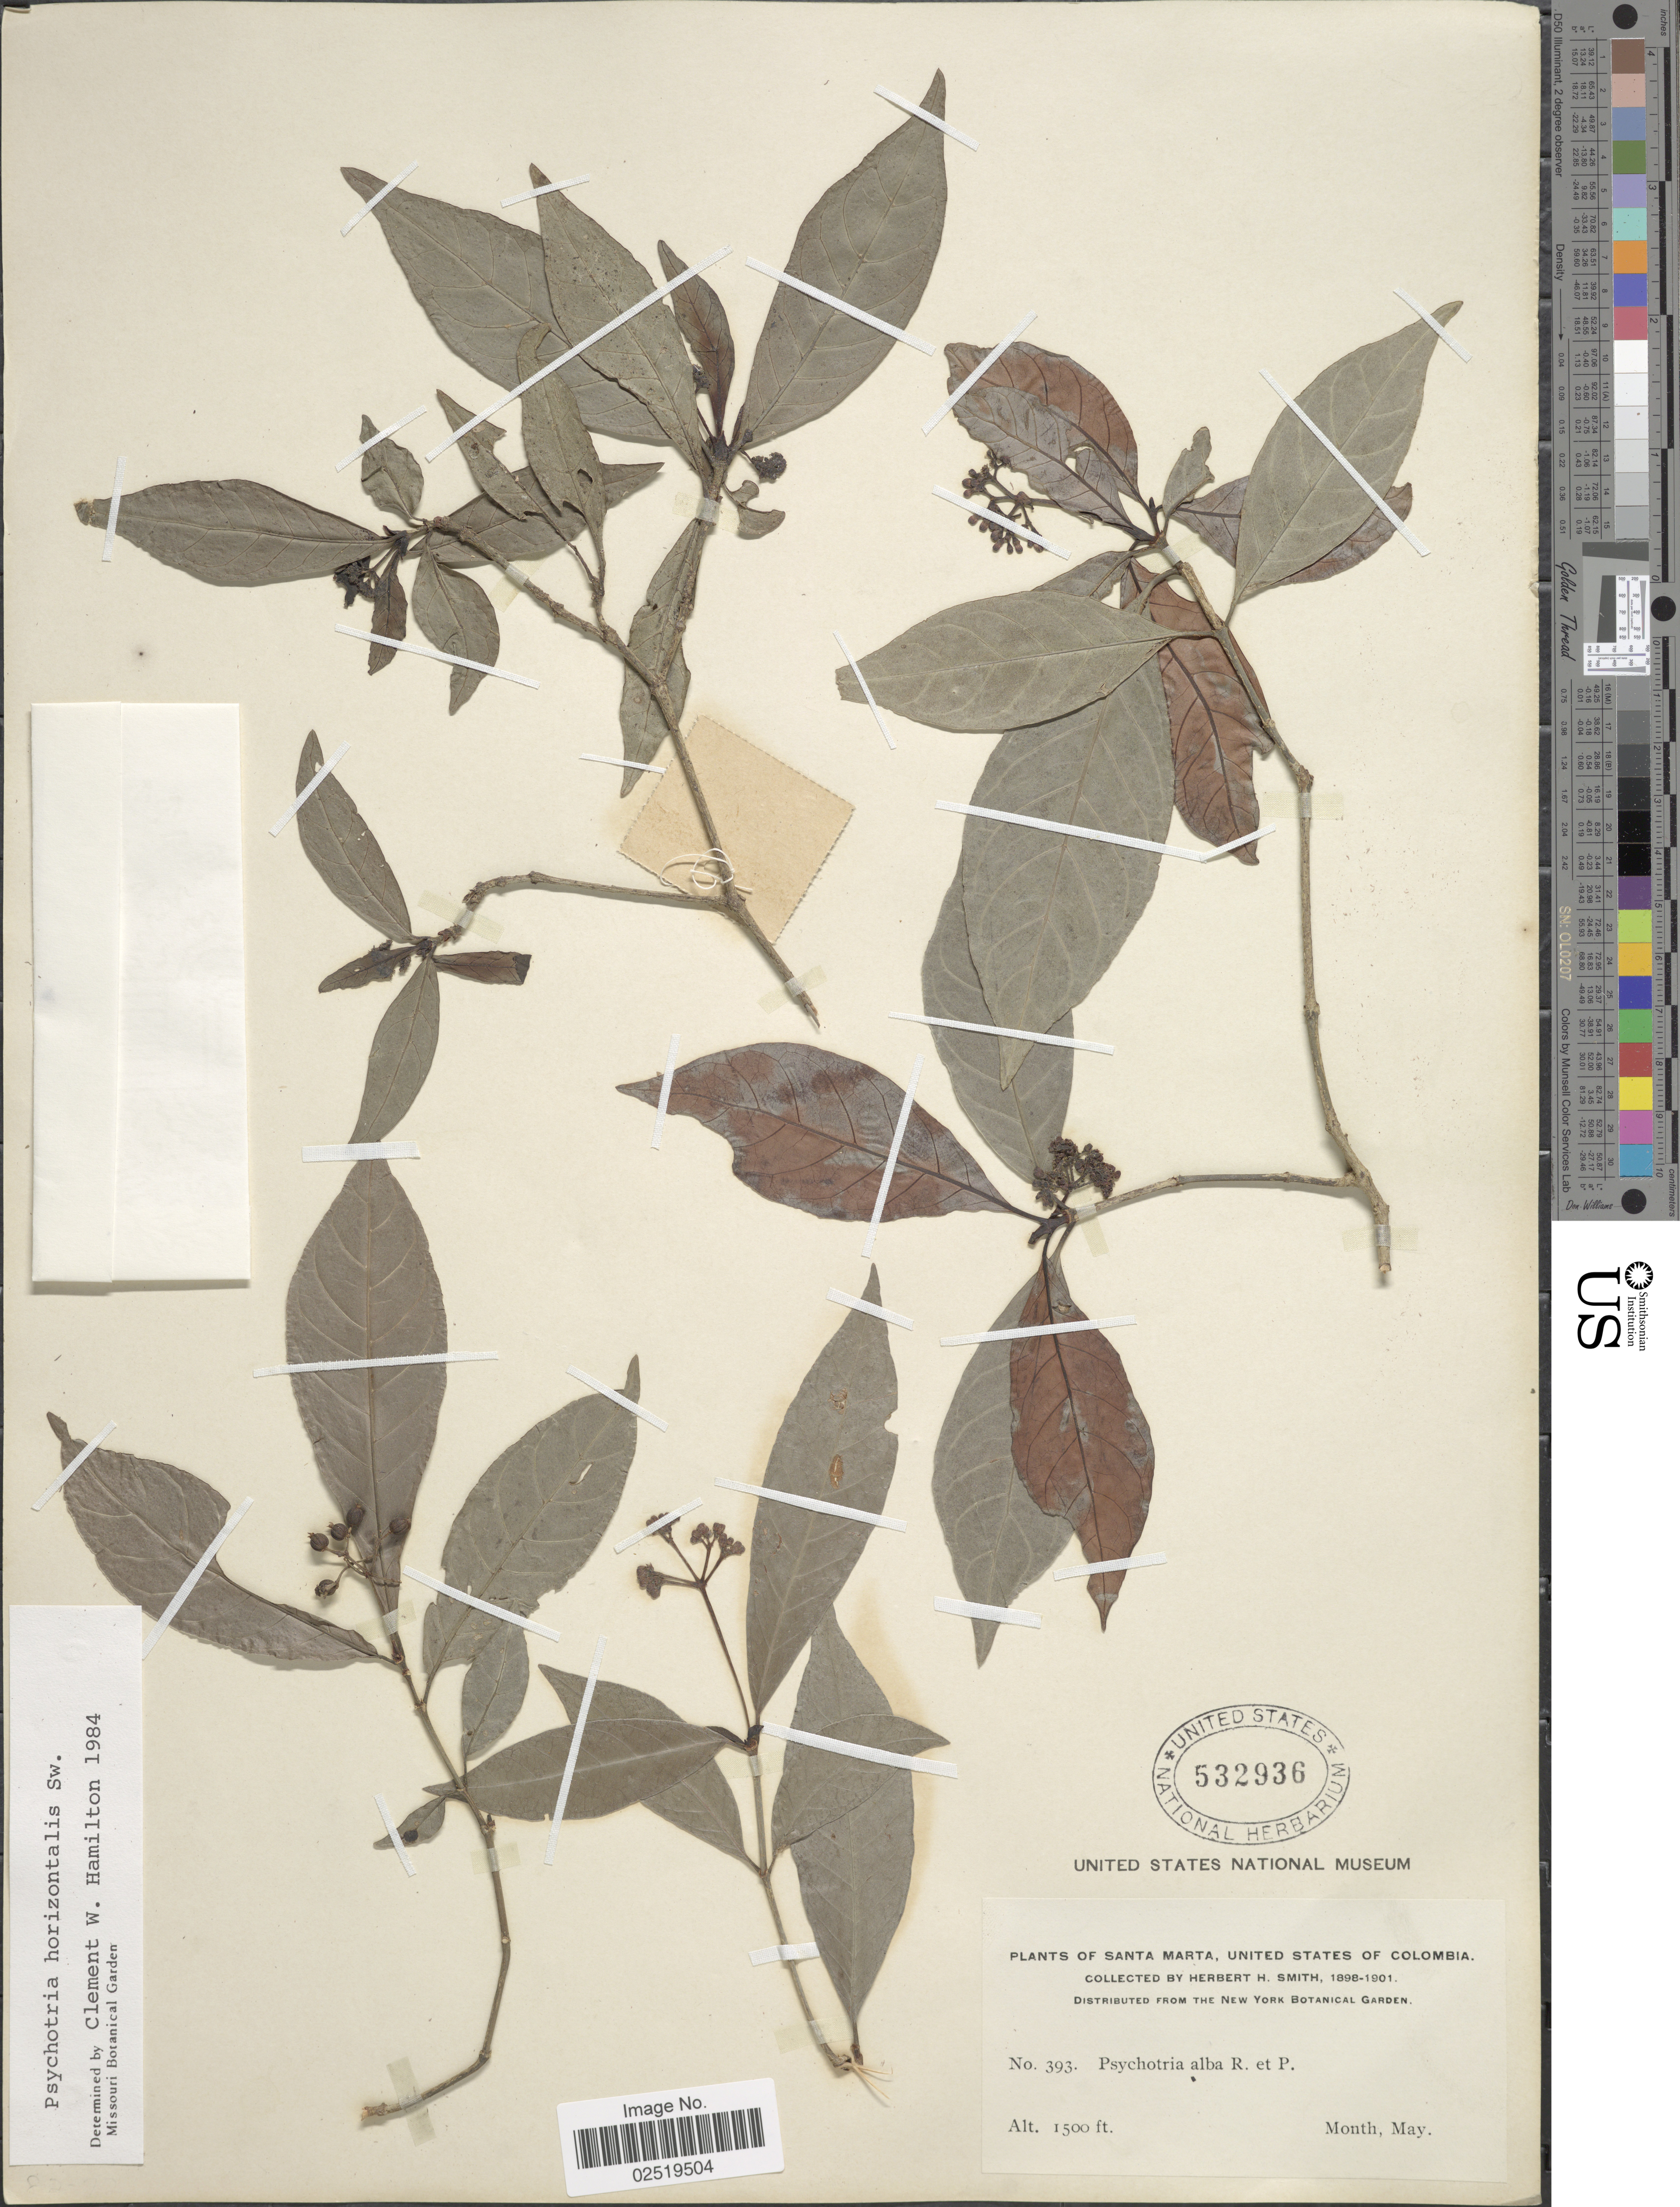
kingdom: Plantae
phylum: Tracheophyta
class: Magnoliopsida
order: Gentianales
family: Rubiaceae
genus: Psychotria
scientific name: Psychotria horizontalis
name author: Sw.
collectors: Herbert H. Smith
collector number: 393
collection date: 1898-05/1901-05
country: Colombia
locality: Santa Marta, United States of Colombia.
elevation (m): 457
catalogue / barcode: US 532936